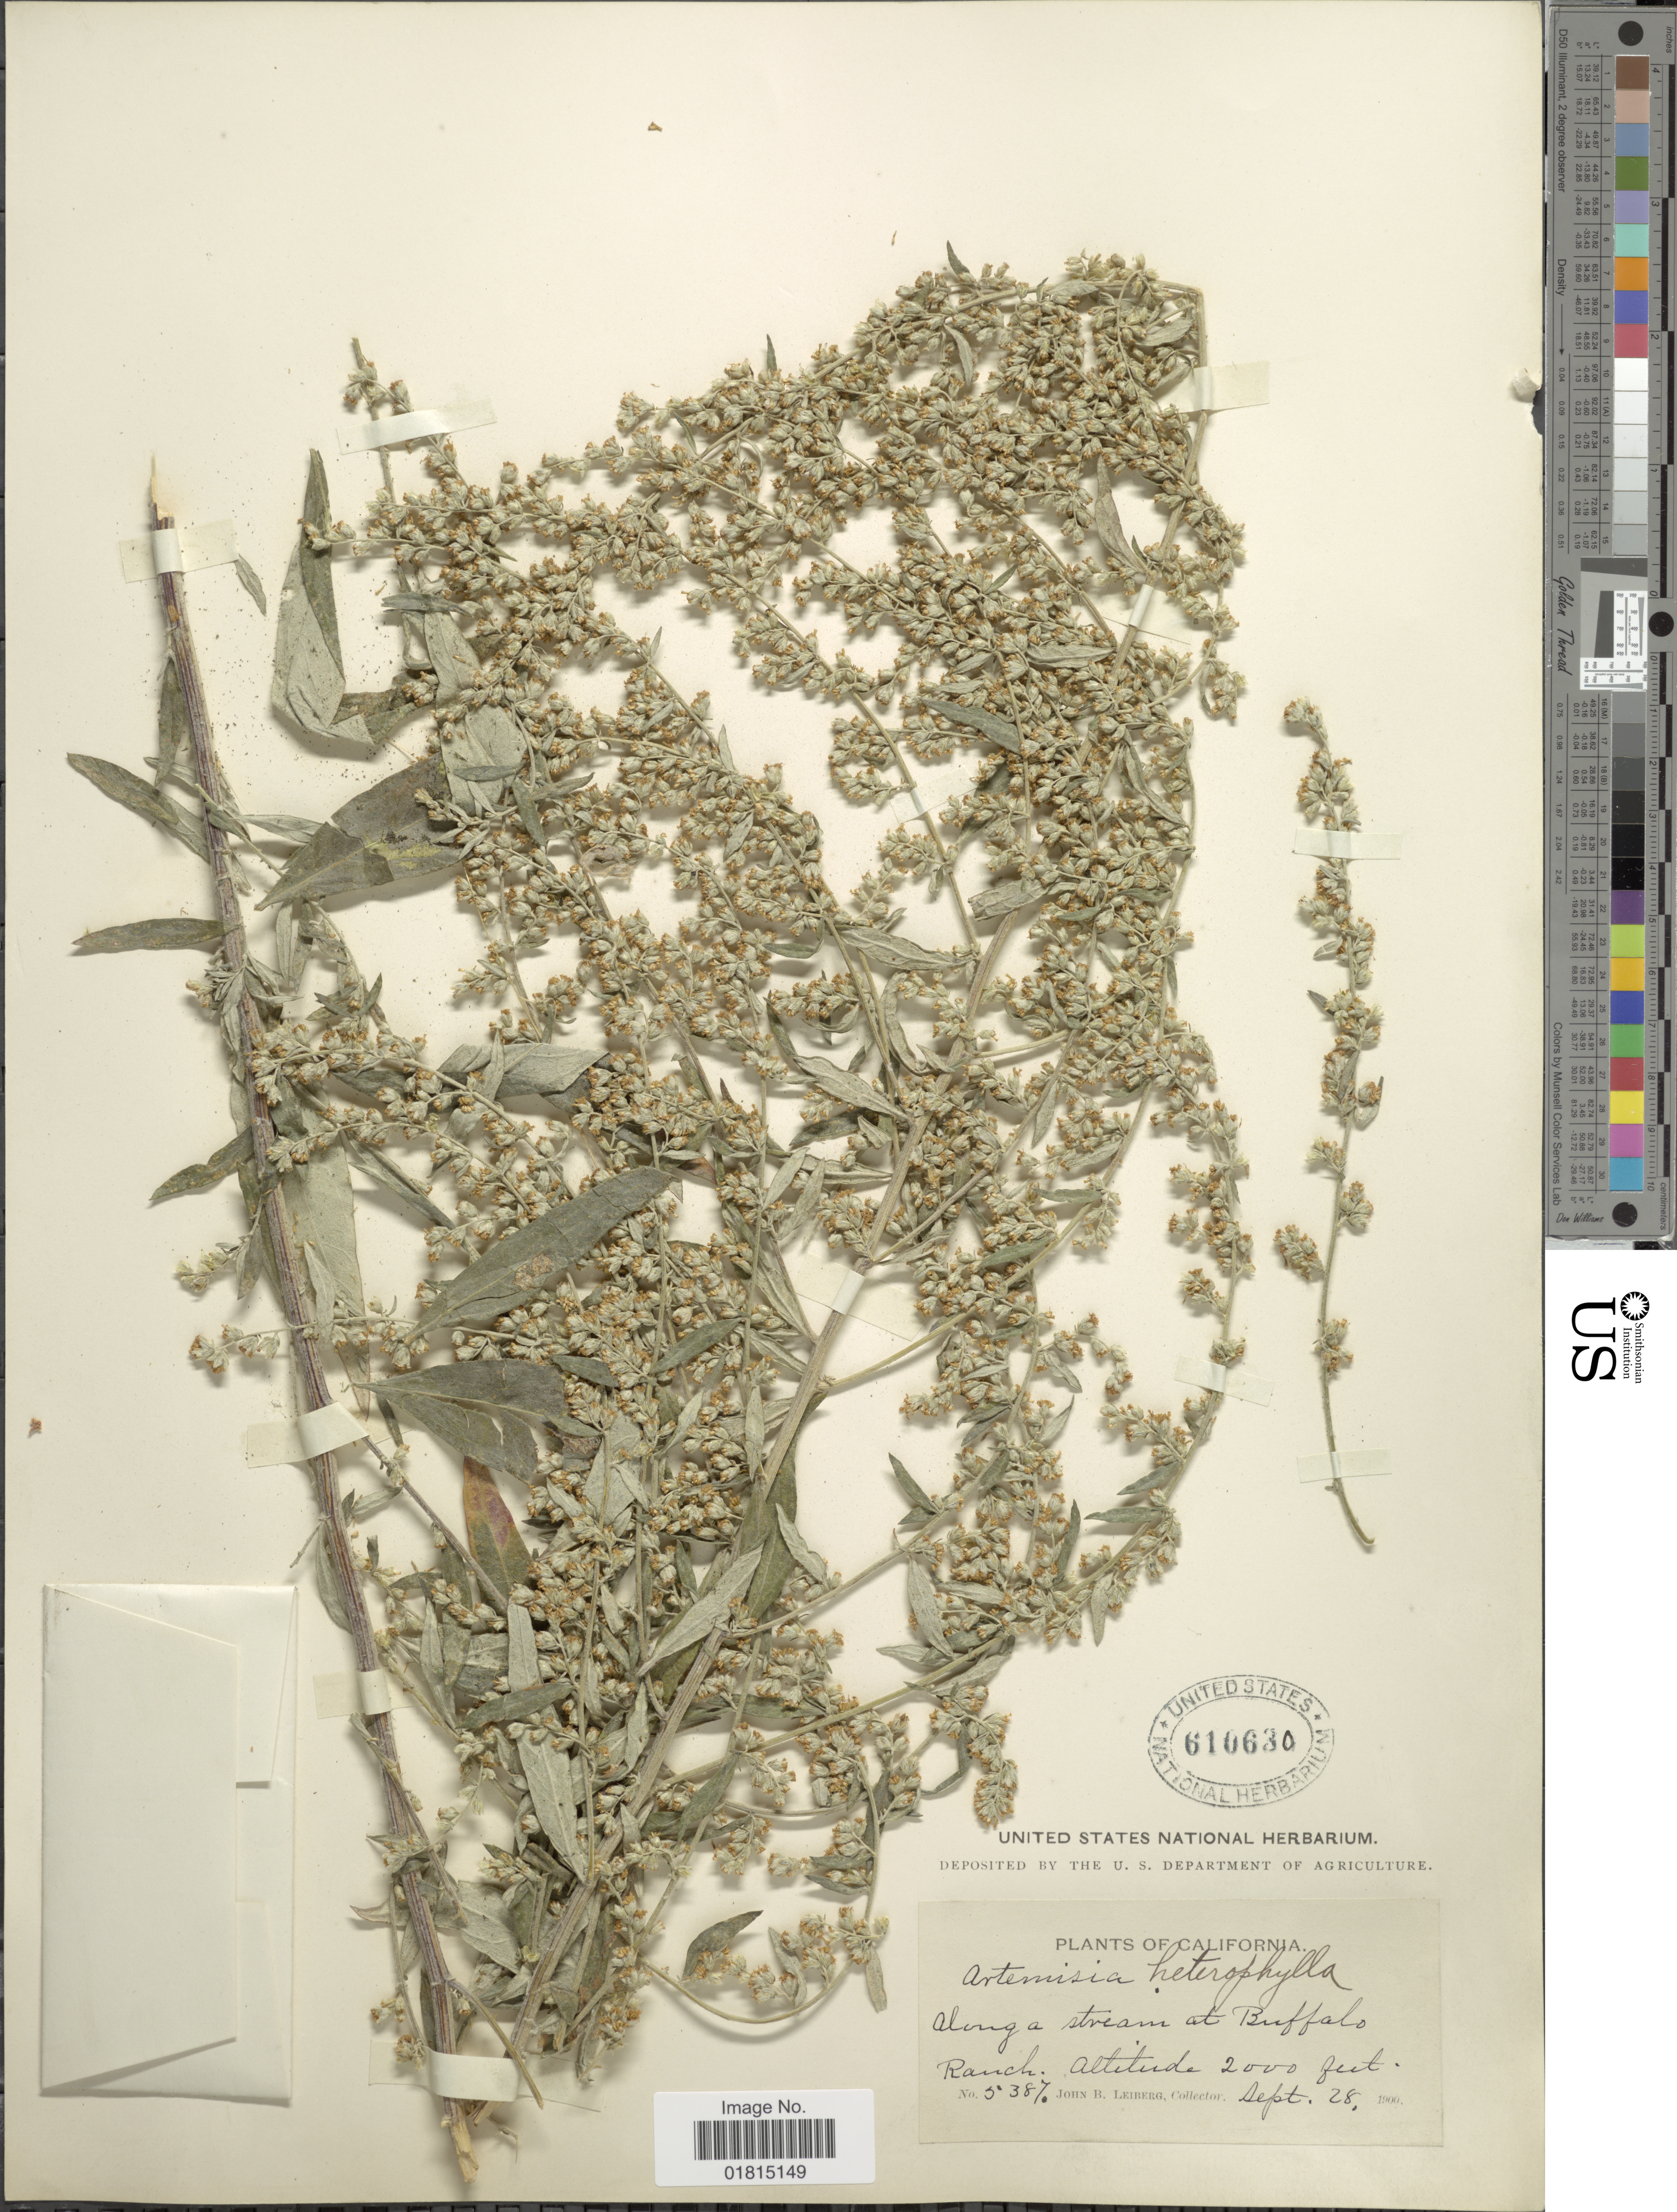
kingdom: Plantae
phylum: Tracheophyta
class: Magnoliopsida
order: Asterales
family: Asteraceae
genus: Artemisia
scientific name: Artemisia douglasiana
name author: Besser ex Hook.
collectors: J. B. Leiberg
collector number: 5387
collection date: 1900-09-28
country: United States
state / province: California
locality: Along a stream at Buffalo Ranch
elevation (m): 610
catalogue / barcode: US 610630